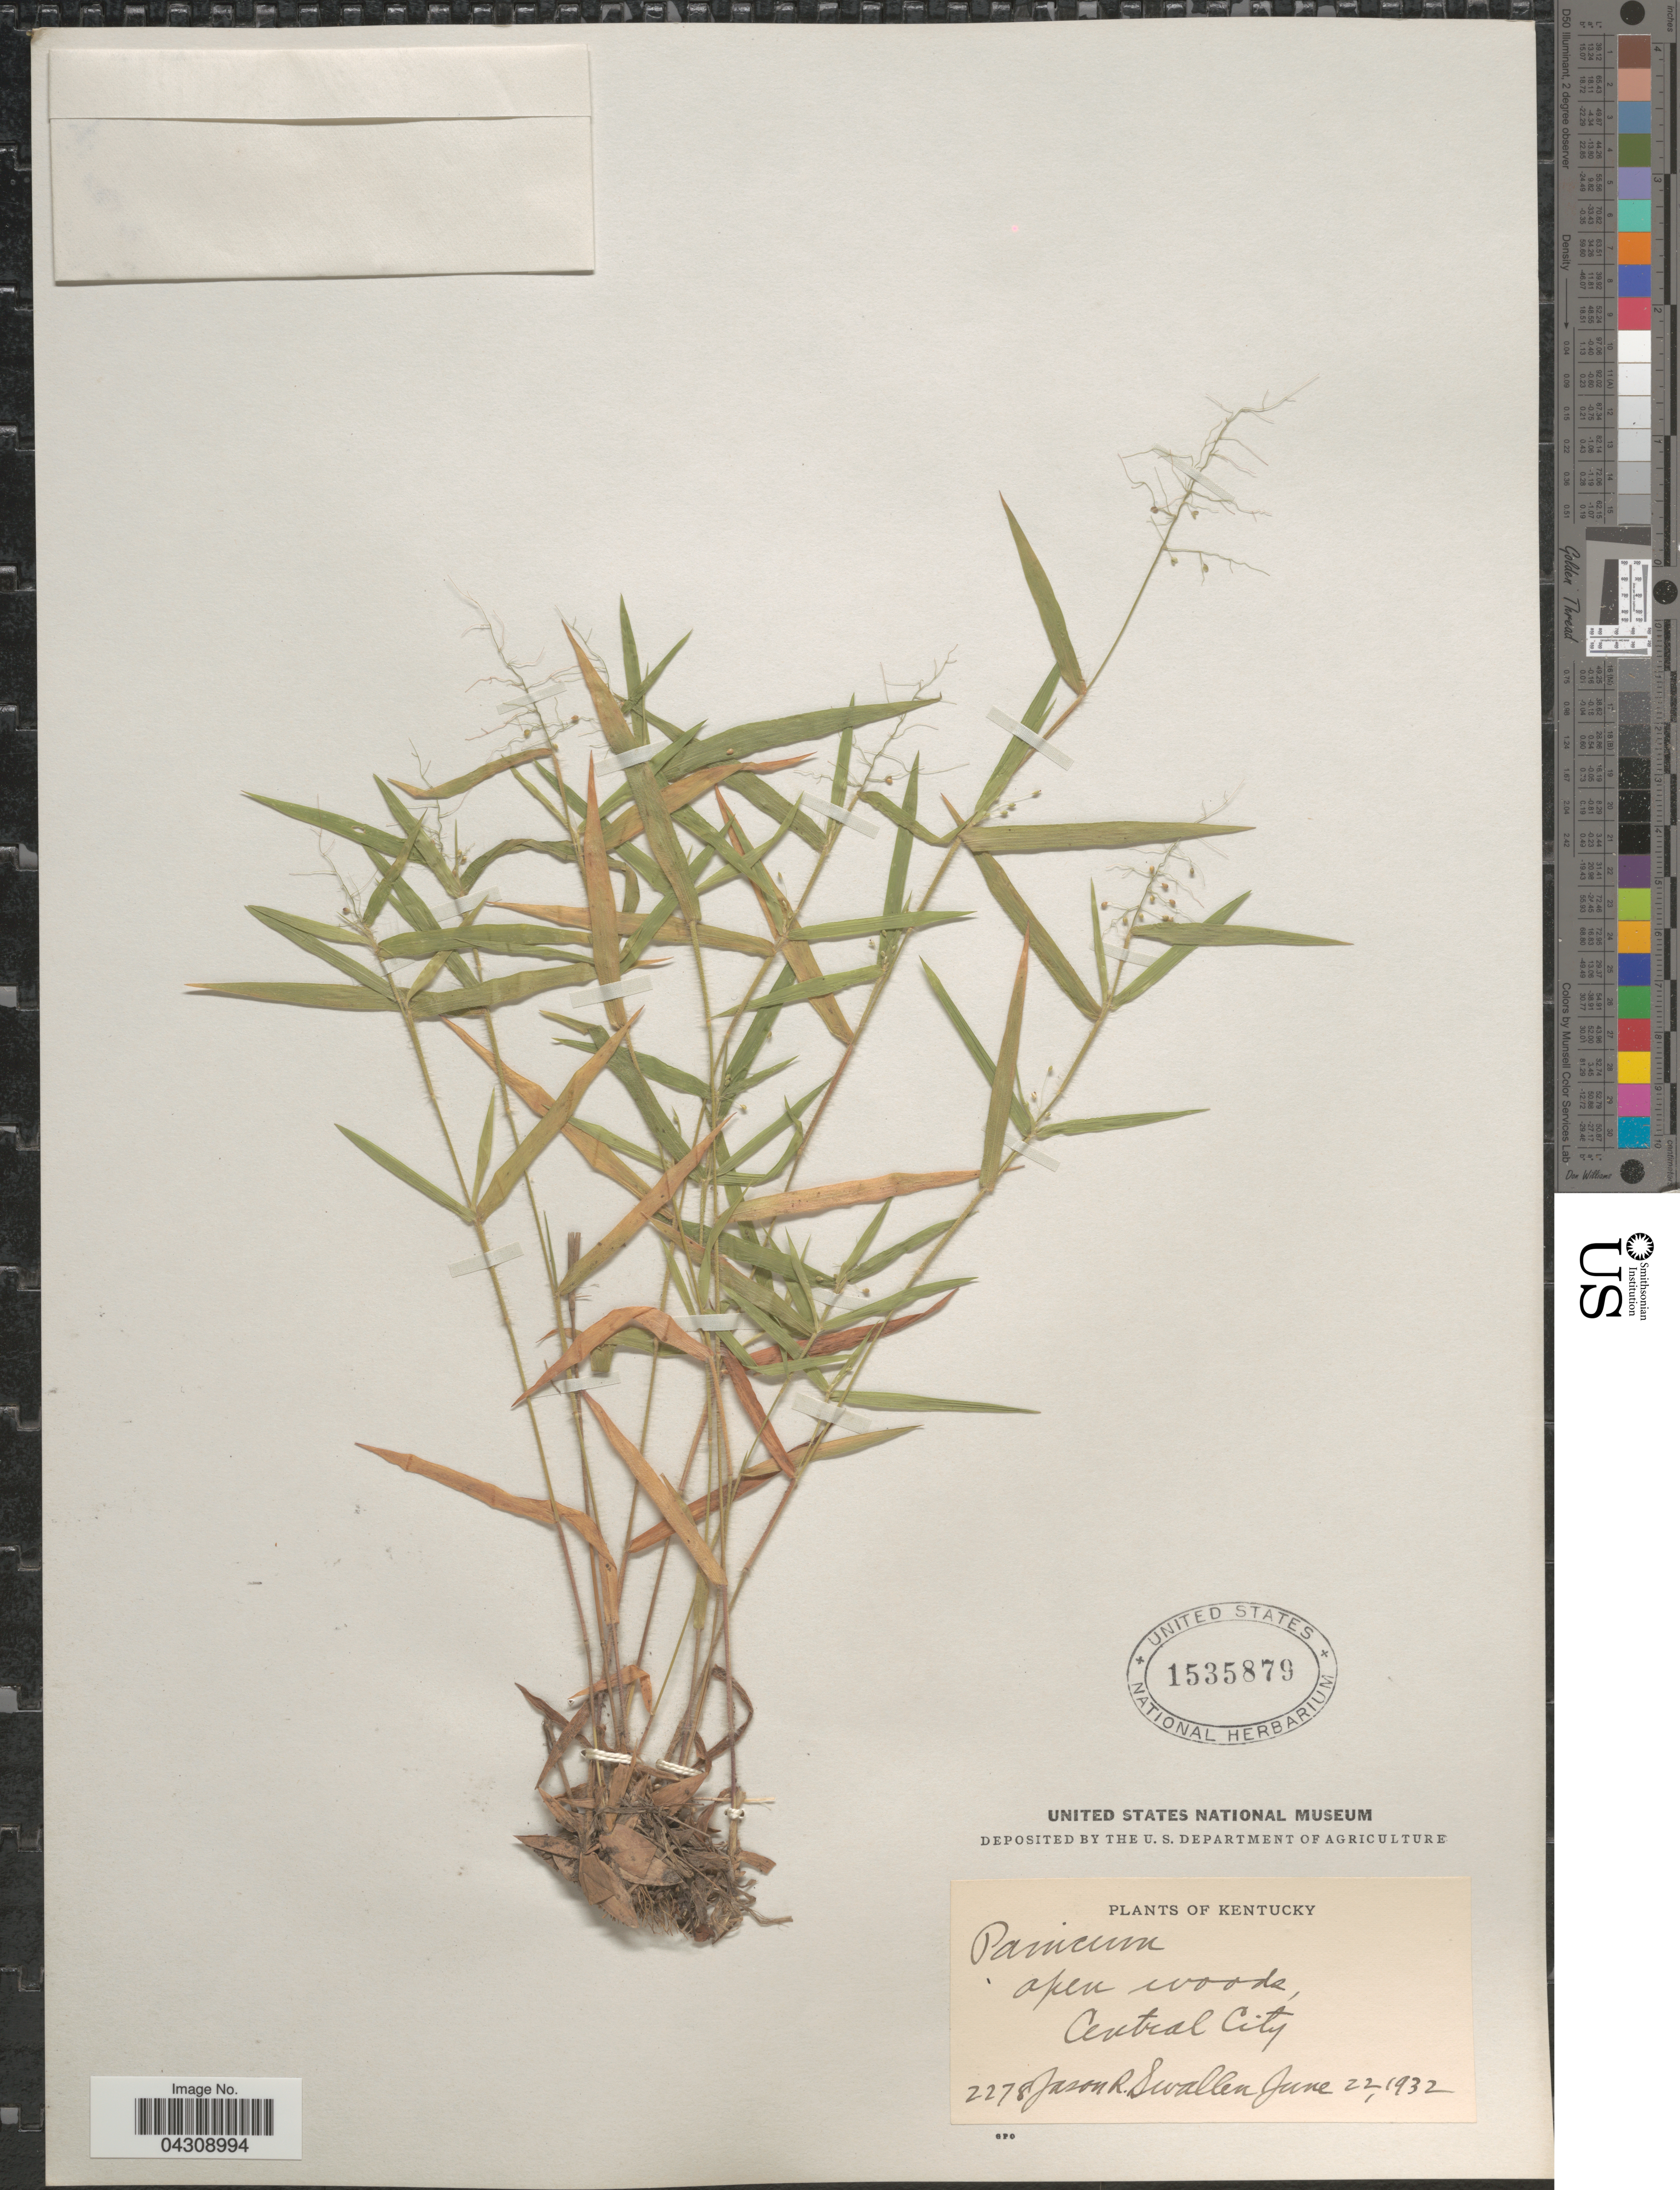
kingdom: Plantae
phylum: Tracheophyta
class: Liliopsida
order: Poales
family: Poaceae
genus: Dichanthelium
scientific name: Dichanthelium acuminatum var. acuminatum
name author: (Sw.) Gould & C.A. Clark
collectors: J. R. Swallen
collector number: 2278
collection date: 1932-06-22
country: United States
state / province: Kentucky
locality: Central City.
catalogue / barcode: US 1535879